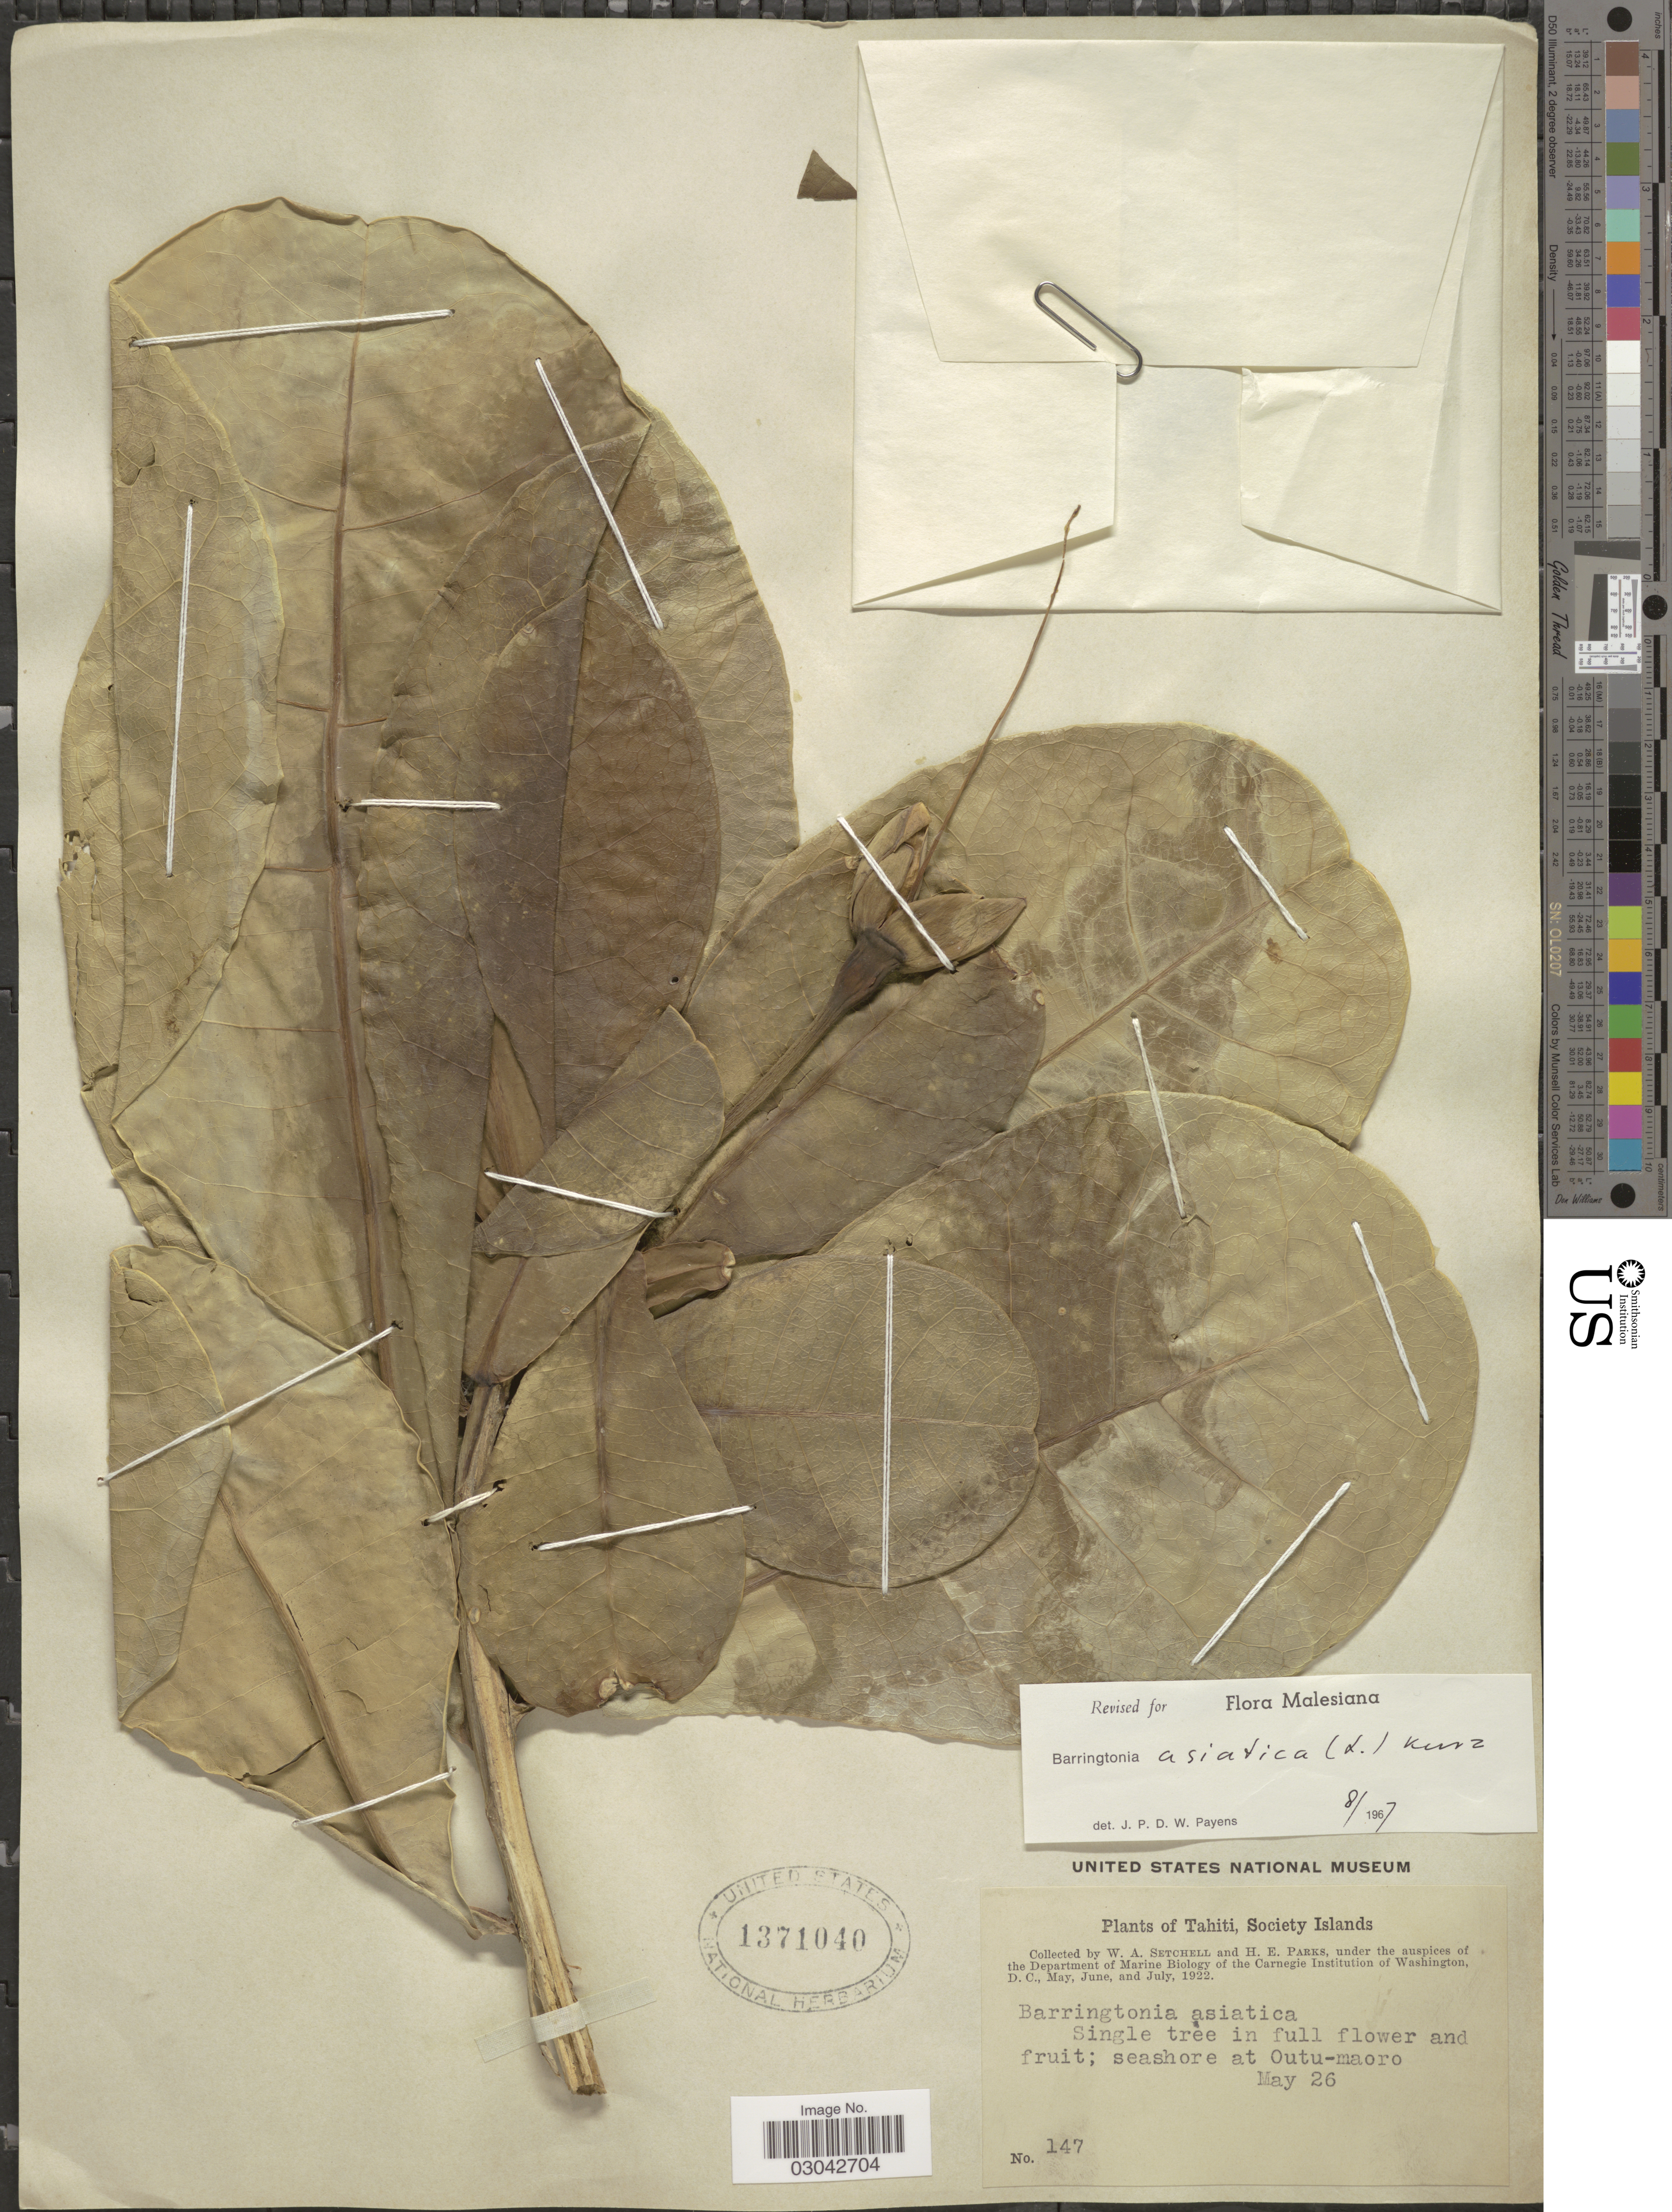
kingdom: Plantae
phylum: Tracheophyta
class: Magnoliopsida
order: Ericales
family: Lecythidaceae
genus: Barringtonia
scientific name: Barringtonia asiatica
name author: (L.) Kurz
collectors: W. Setchell & H. E. Parks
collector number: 147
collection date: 1922-05-26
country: French Polynesia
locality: Tahiti, Society Islands. Seashore at Outu-maoro.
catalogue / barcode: US 1371040